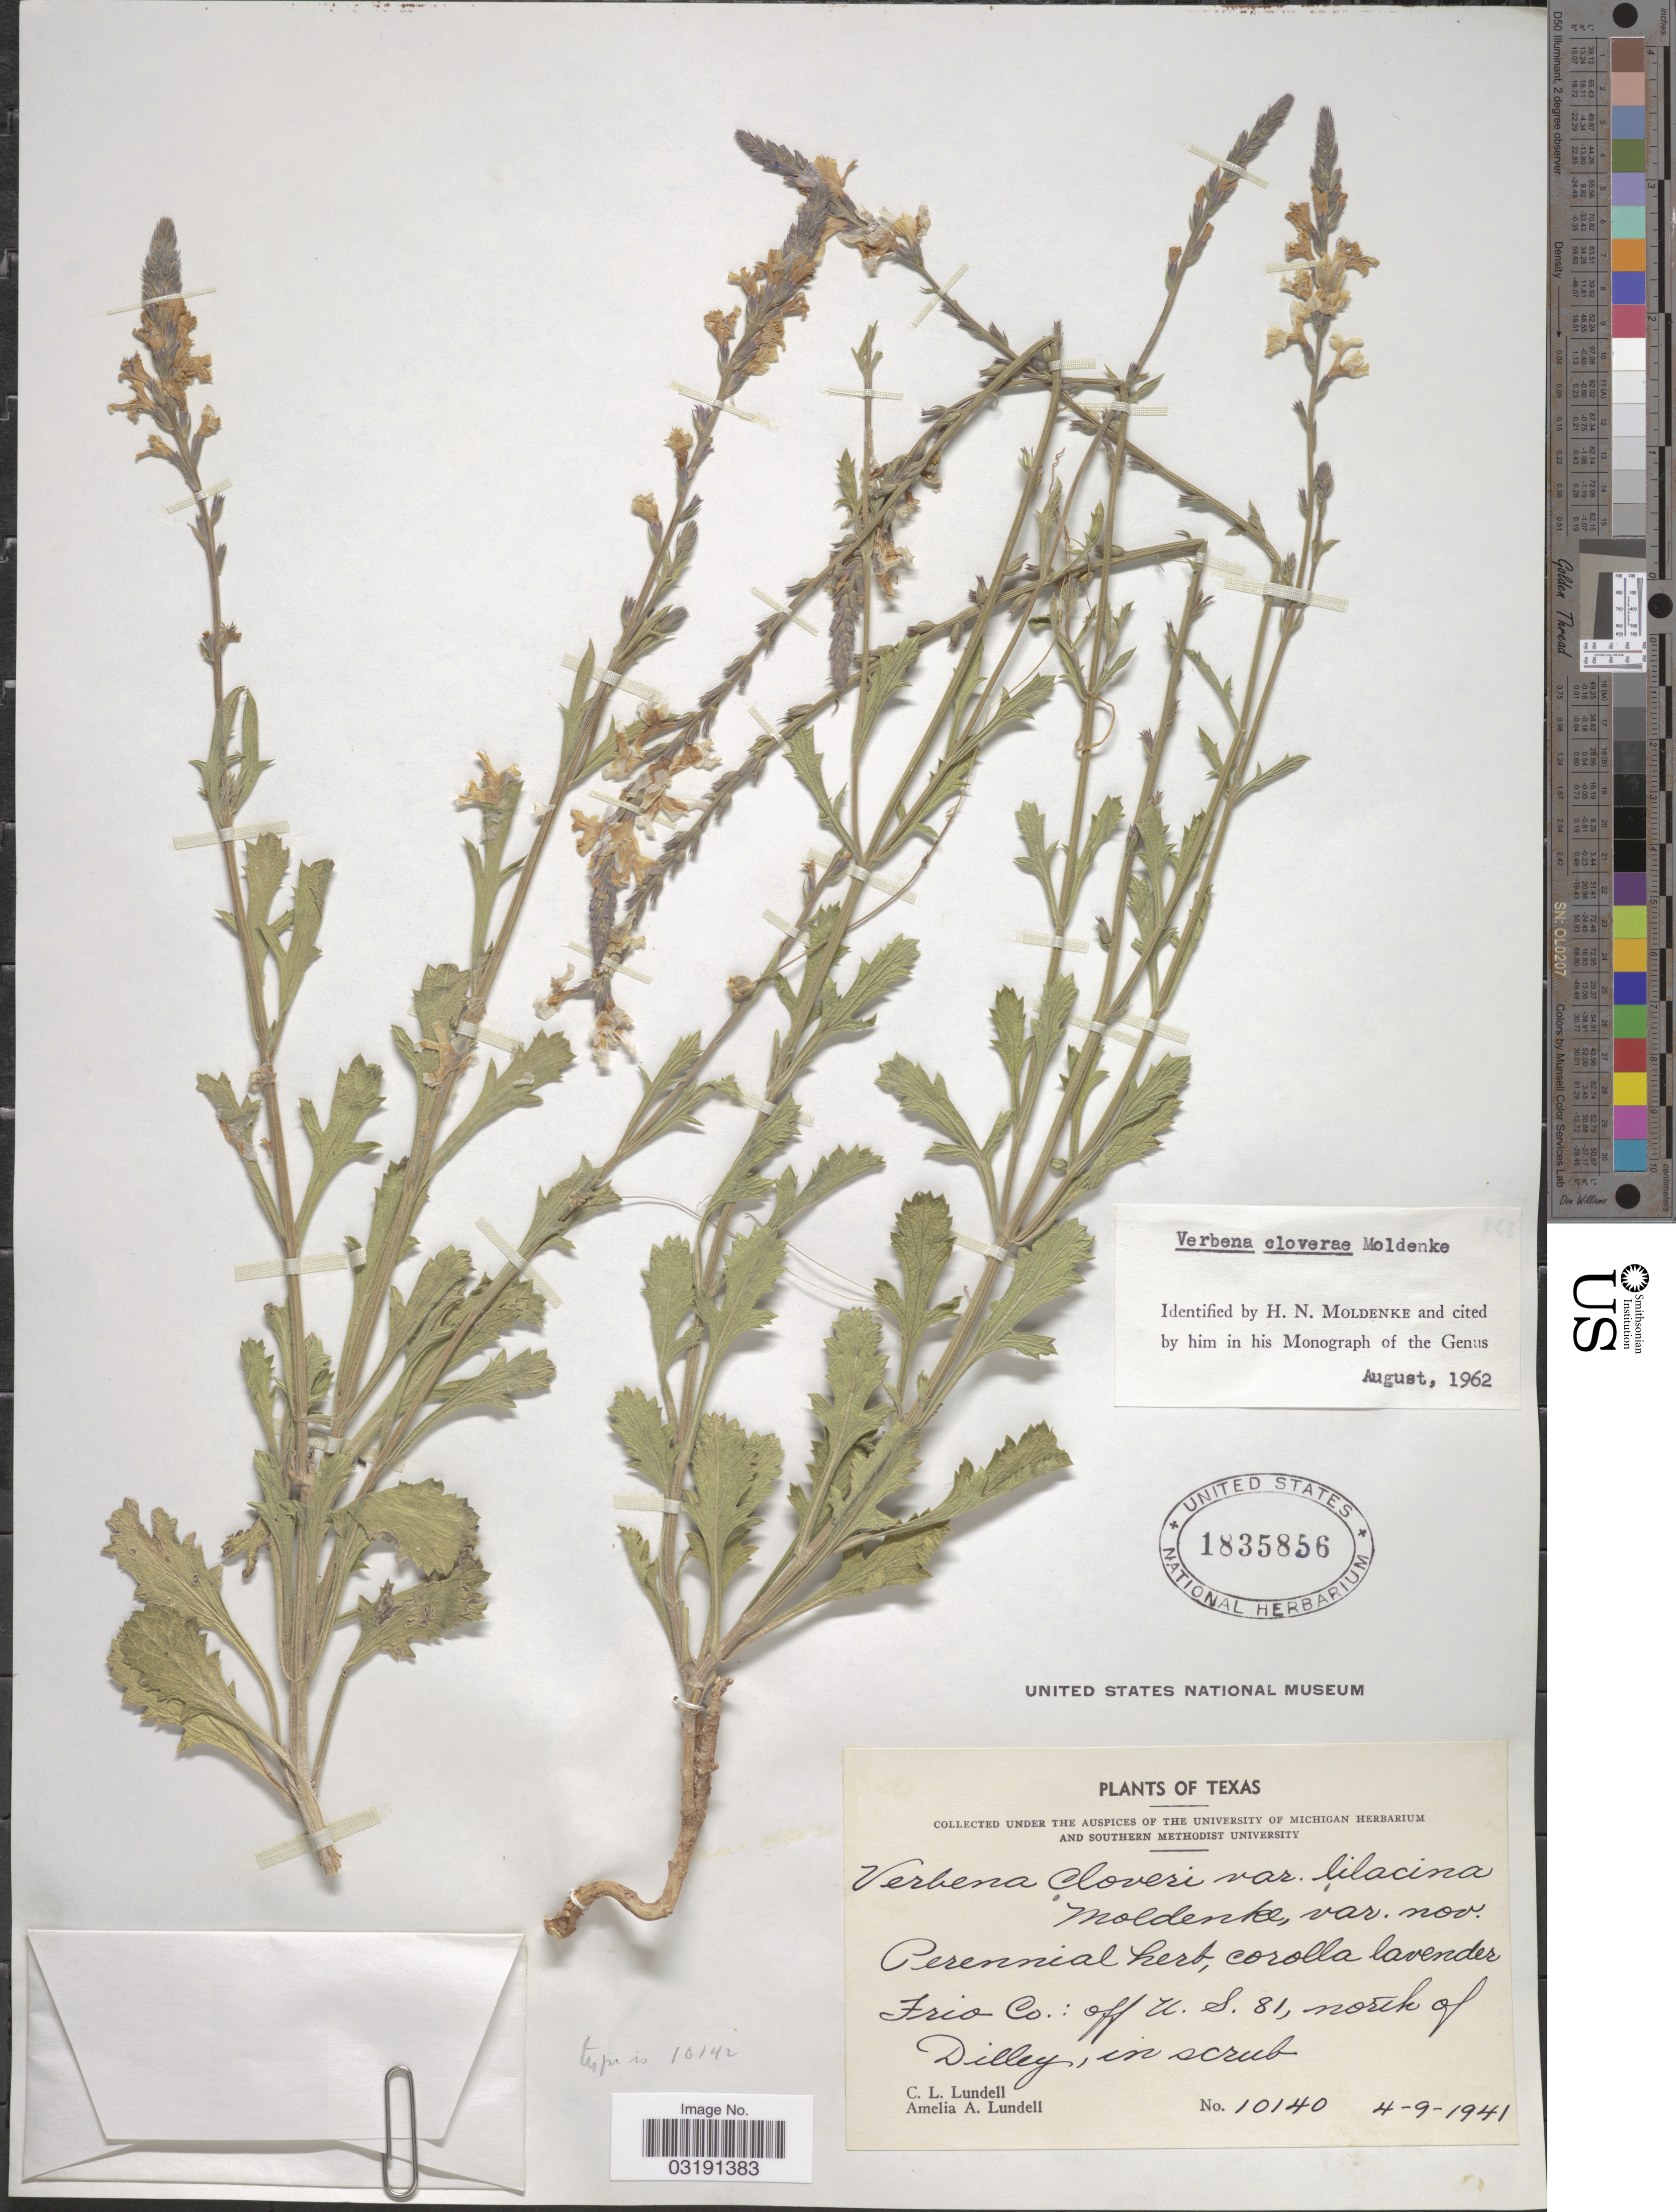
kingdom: Plantae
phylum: Tracheophyta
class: Magnoliopsida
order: Lamiales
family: Verbenaceae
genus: Verbena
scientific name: Verbena cloverae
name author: Moldenke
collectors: C. L. Lundell & A. A. Lundell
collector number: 10140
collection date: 1941-04-09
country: United States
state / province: Texas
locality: Frio Co.: off U.S. 81, north of Dilley.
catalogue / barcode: US 1835856